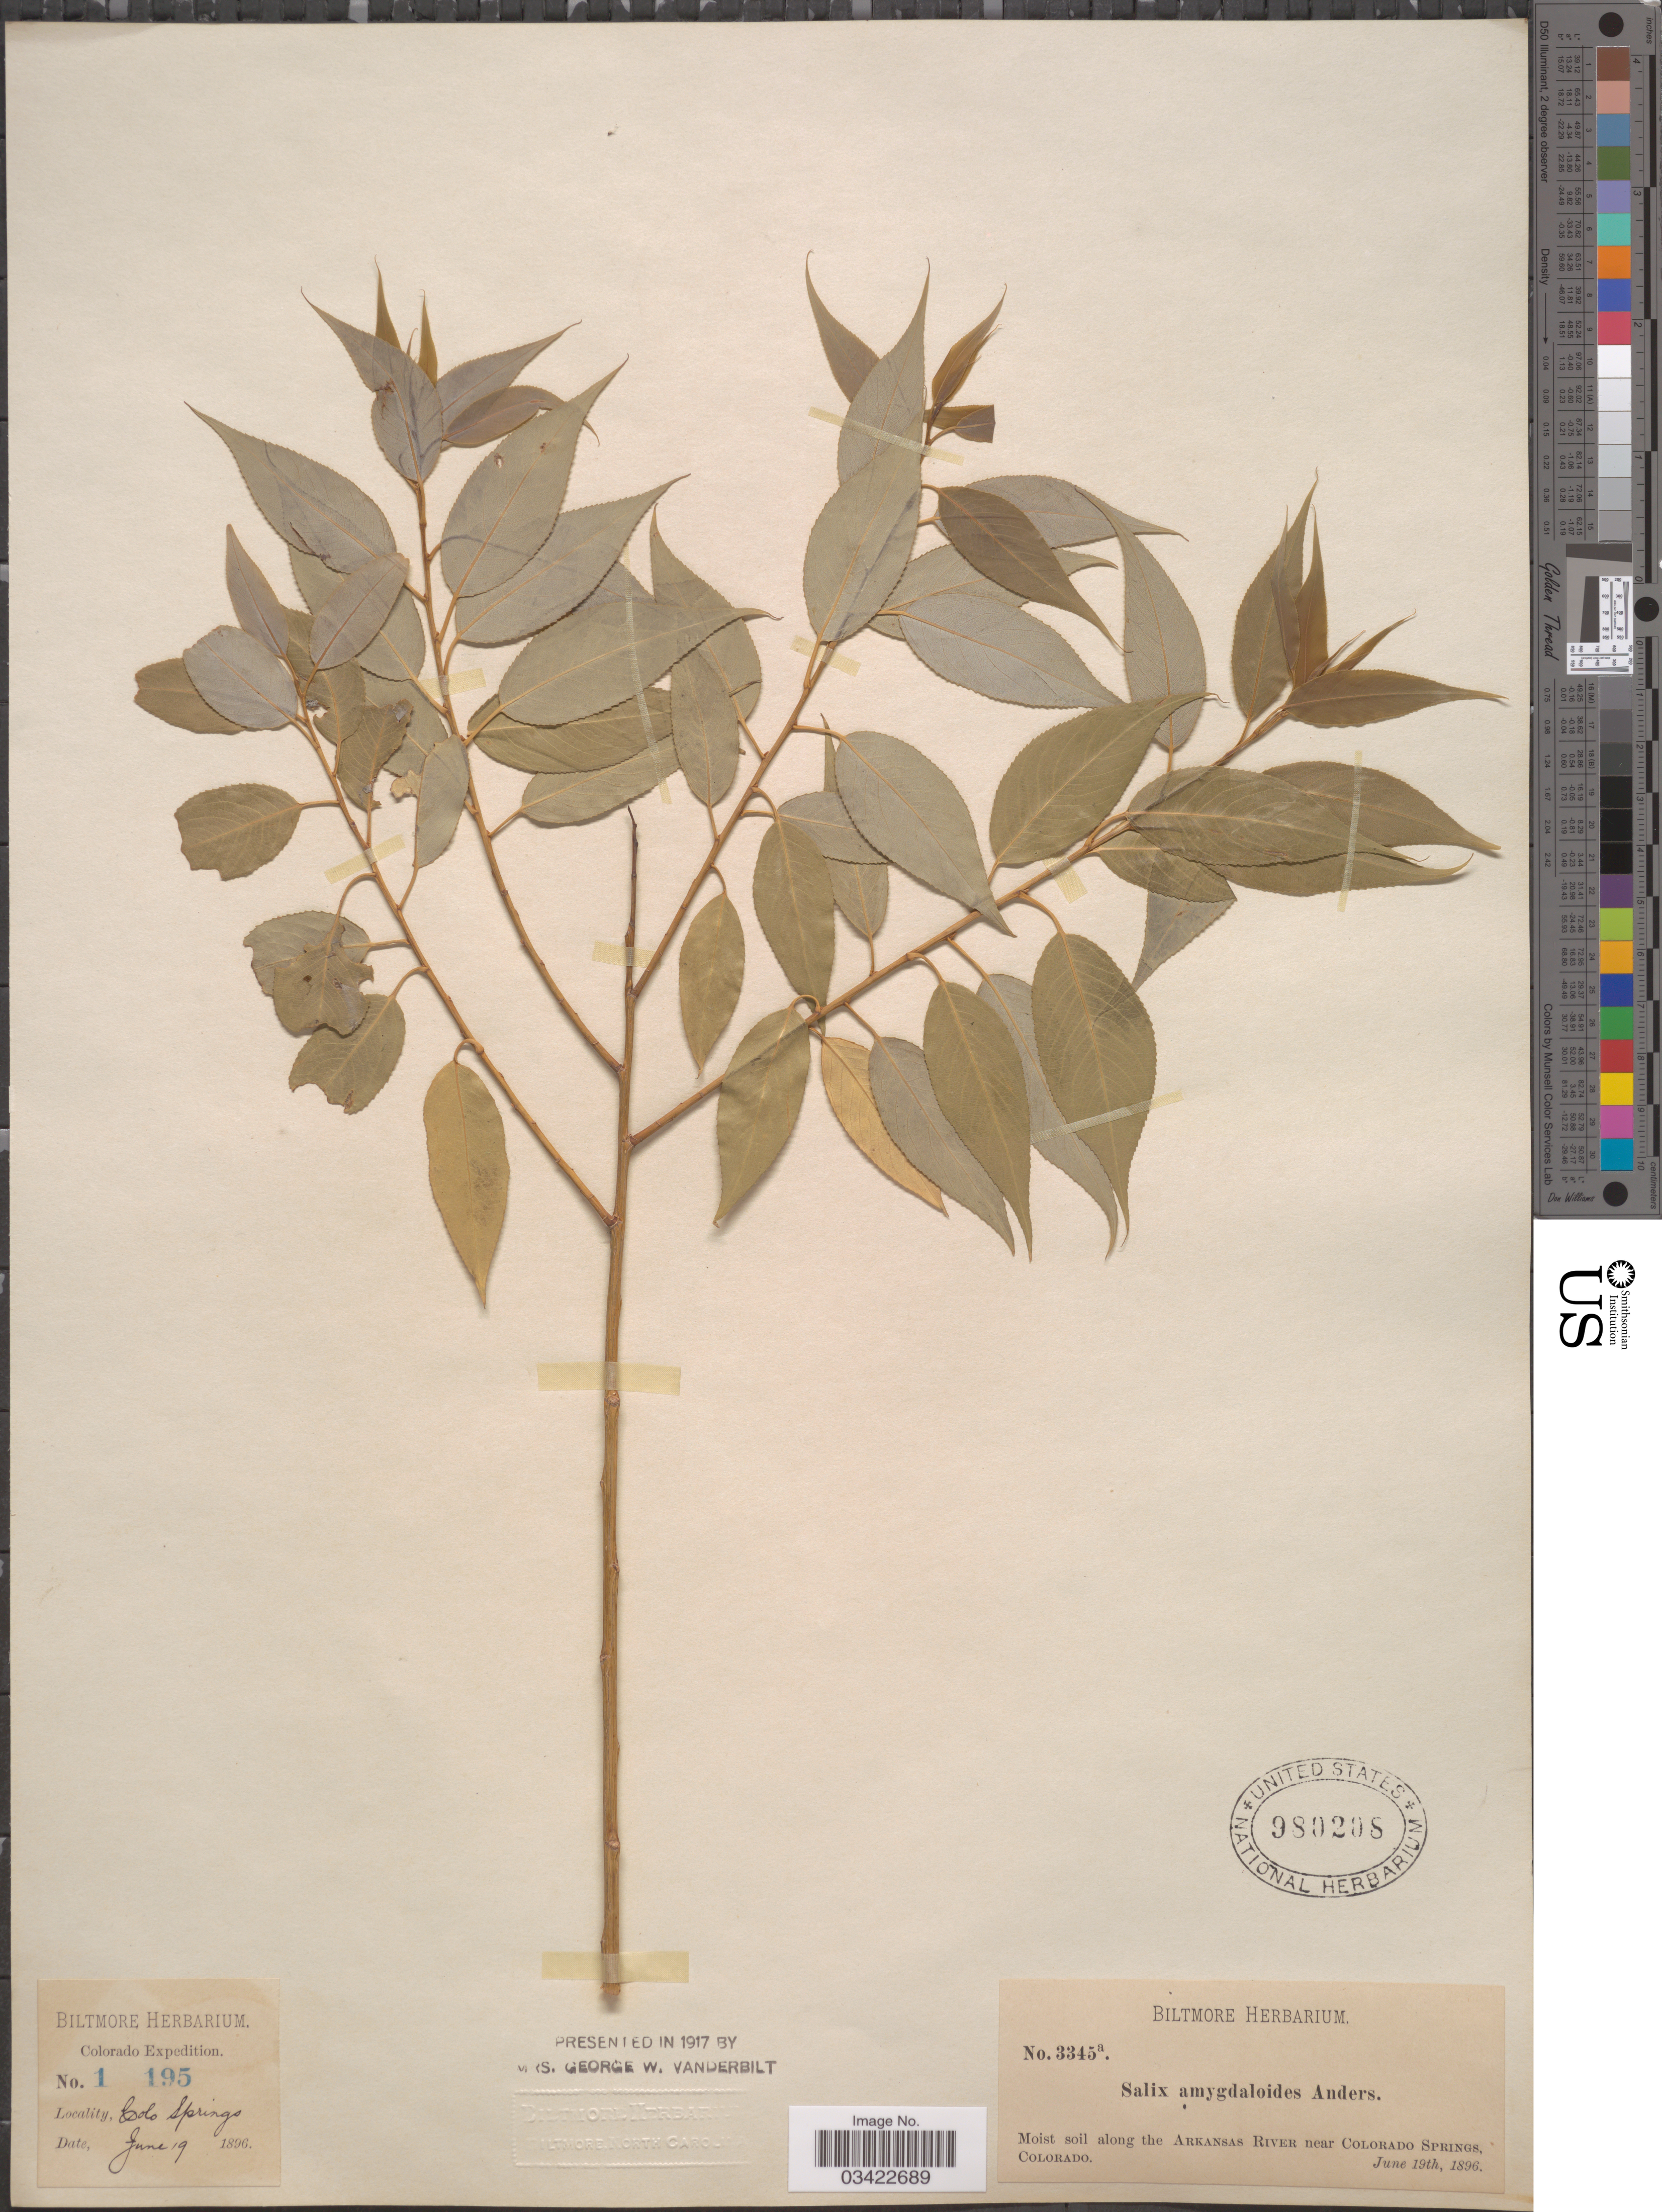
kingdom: Plantae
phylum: Tracheophyta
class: Magnoliopsida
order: Malpighiales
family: Salicaceae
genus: Salix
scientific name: Salix amygdaloides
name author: Andersson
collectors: ex herb. Biltmore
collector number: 1195/3345a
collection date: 1896-06-19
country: United States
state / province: Colorado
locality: Moist soil along the Arkansas River near Colorado Springs.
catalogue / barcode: US 980208